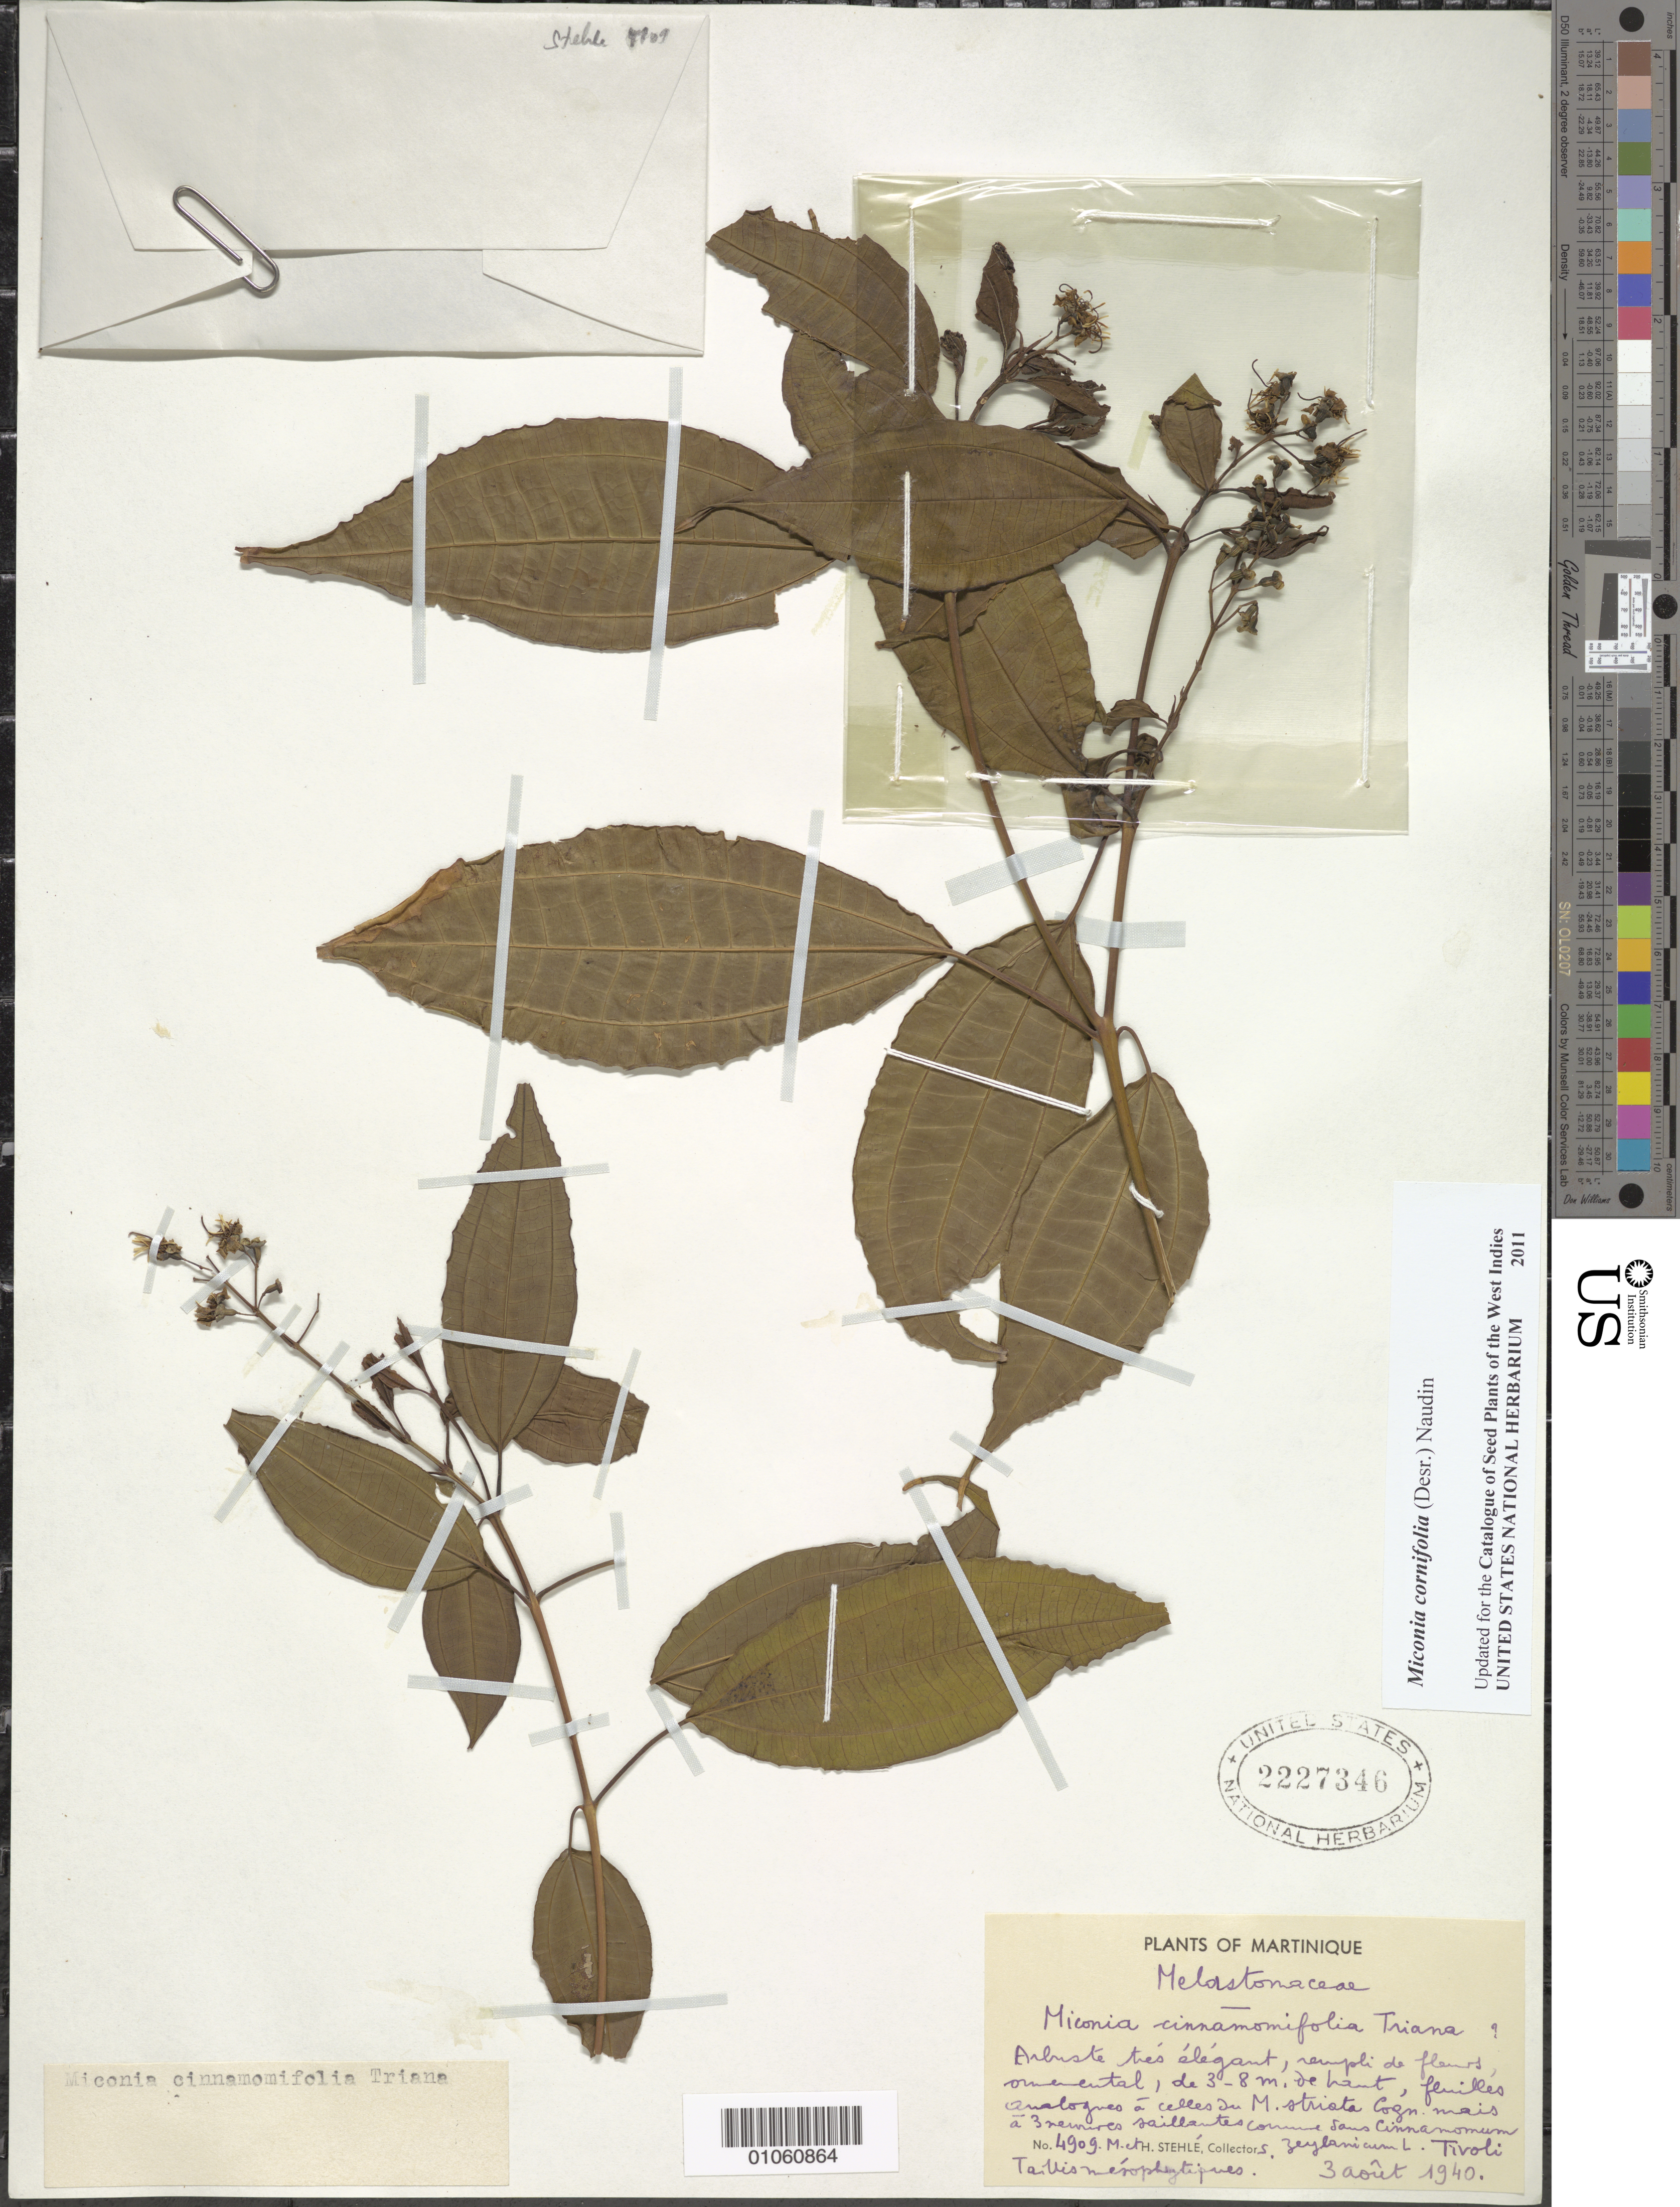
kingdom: Plantae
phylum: Tracheophyta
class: Magnoliopsida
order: Myrtales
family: Melastomataceae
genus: Miconia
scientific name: Miconia cornifolia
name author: (Desr.) Naudin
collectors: H. Stehlé & M. Stehlé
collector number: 4909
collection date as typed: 03 Aug 1940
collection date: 1940-08-03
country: Martinique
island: Martinique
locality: Tivoli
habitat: Tallis mésophytiques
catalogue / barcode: US 2227346